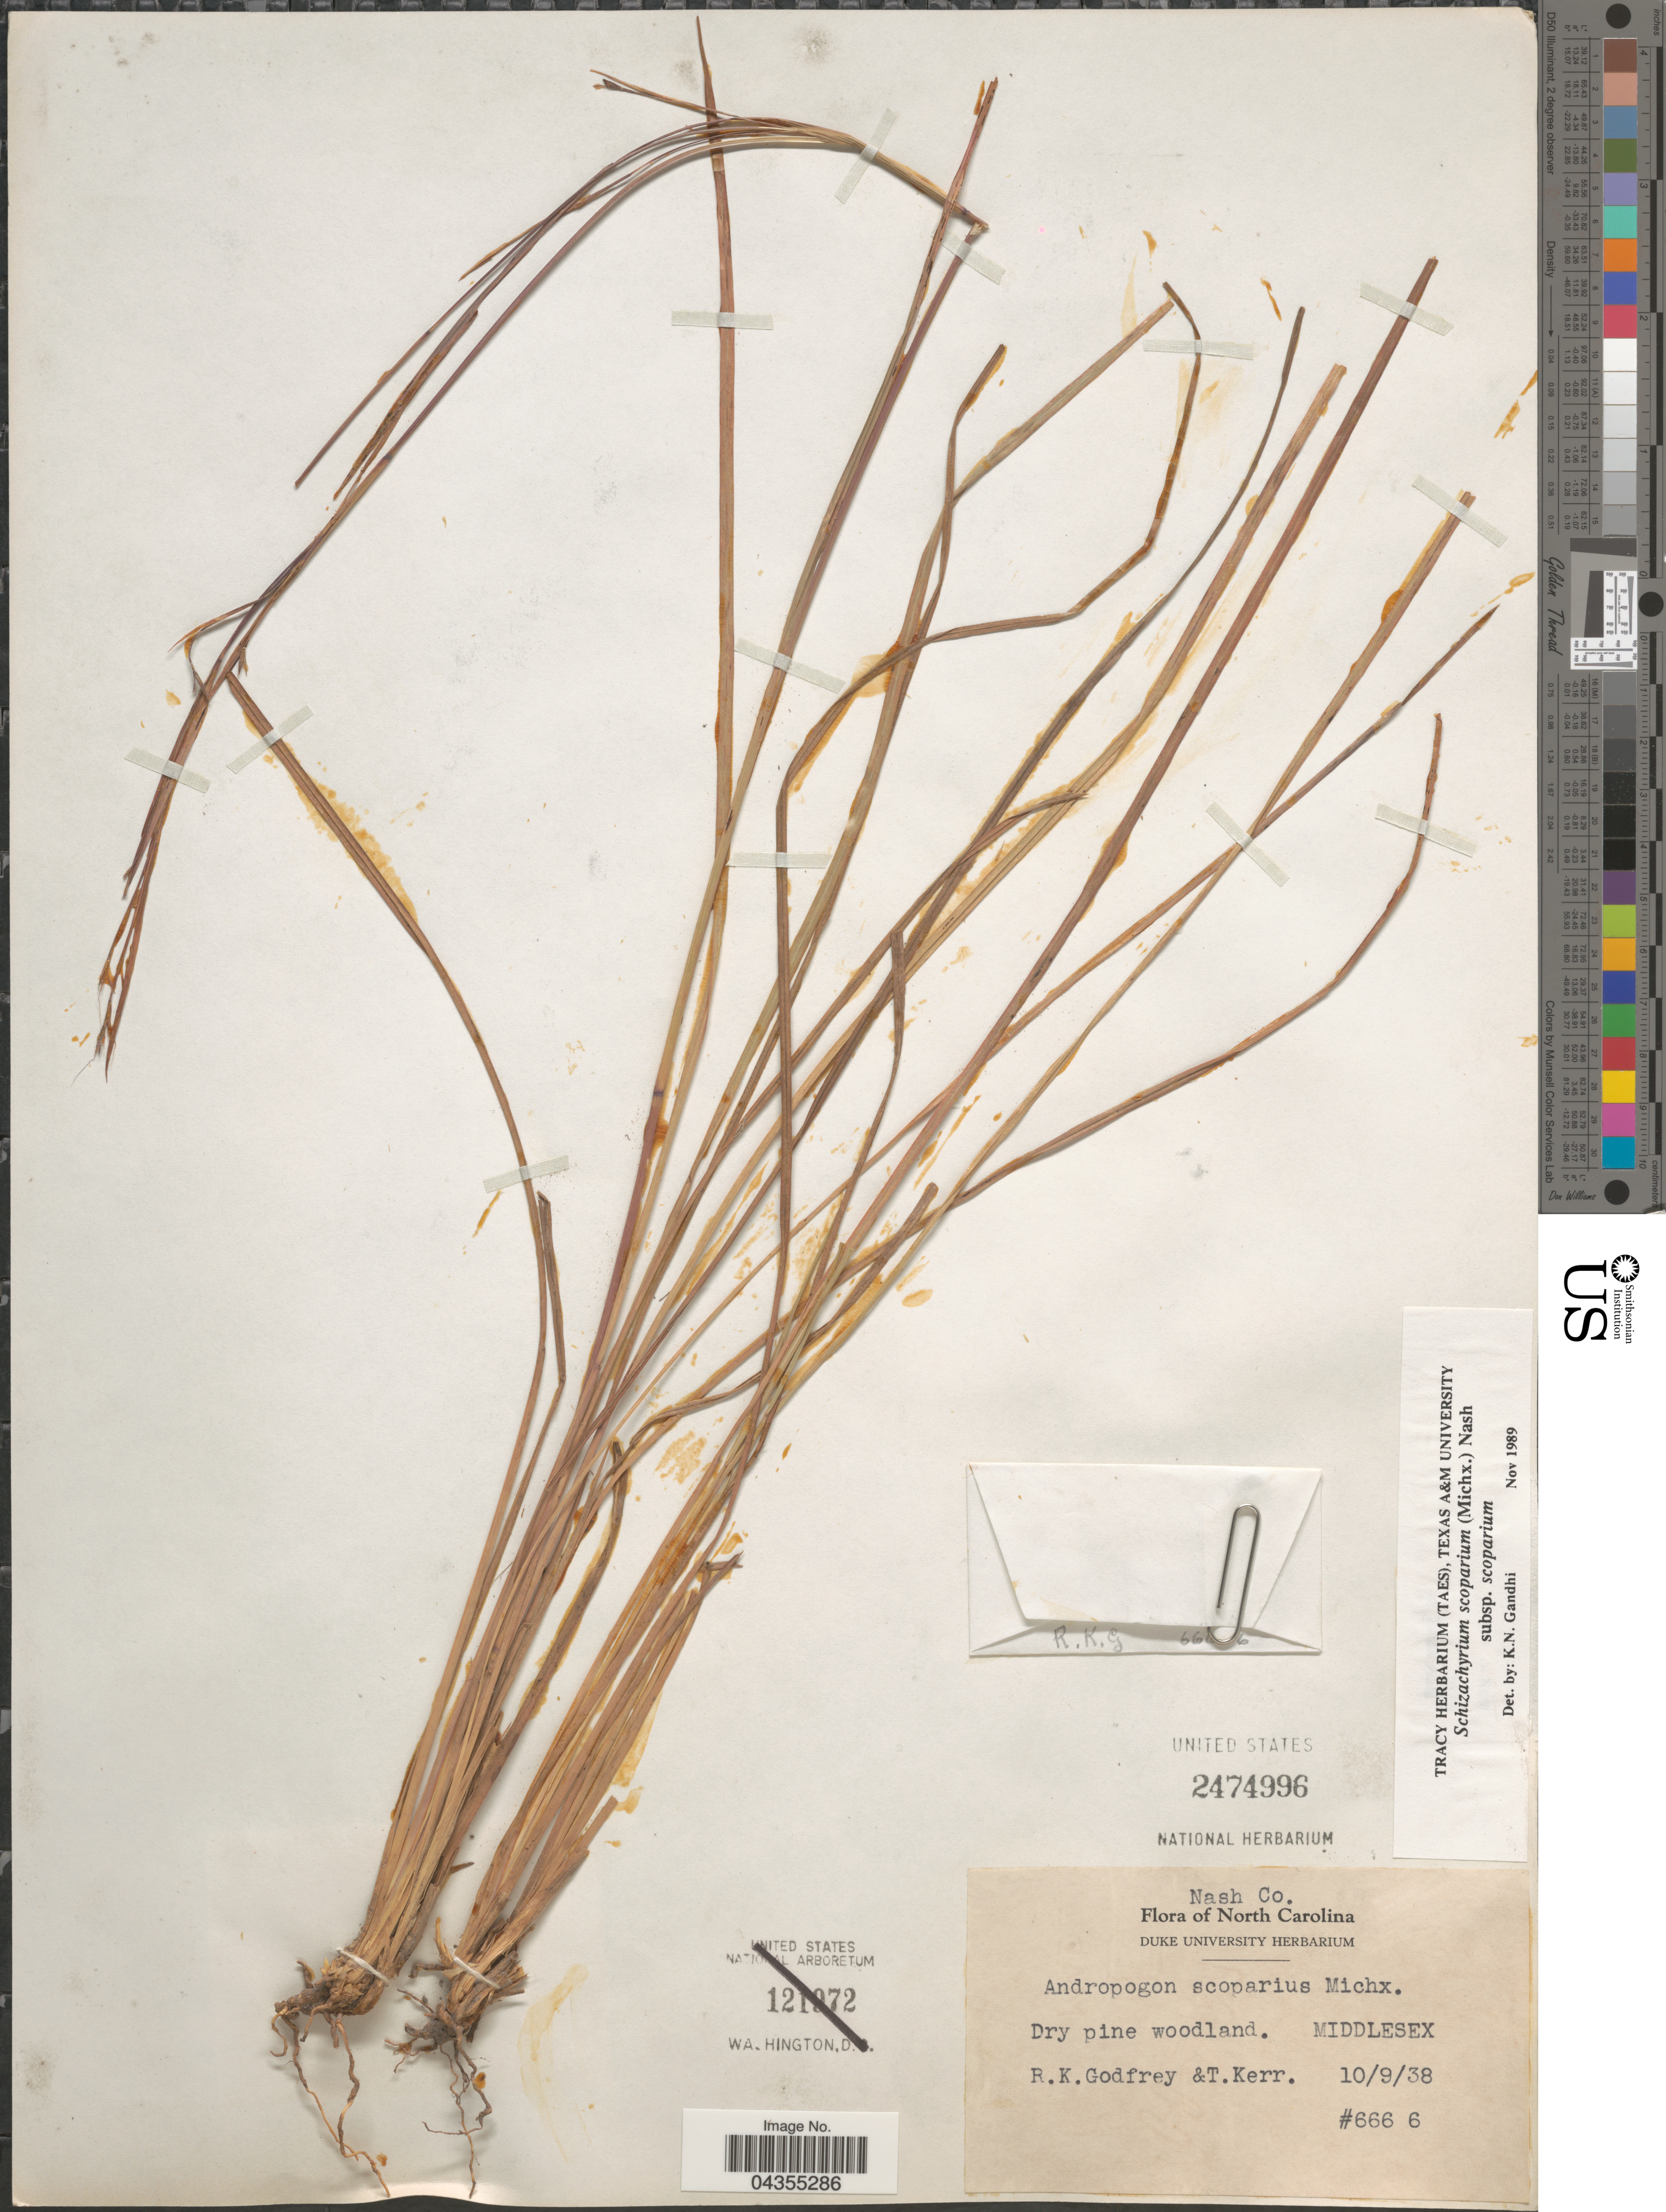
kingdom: Plantae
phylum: Tracheophyta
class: Liliopsida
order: Poales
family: Poaceae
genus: Schizachyrium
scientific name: Schizachyrium scoparium var. scoparium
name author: (Michx.) Nash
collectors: R. K. Godfrey & T. Kerr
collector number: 6666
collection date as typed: Transcribed d/m/y: 9/10/38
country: United States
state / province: North Carolina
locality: Nash Co. Dry pine woodland. Middlesex.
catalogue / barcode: US 2474996